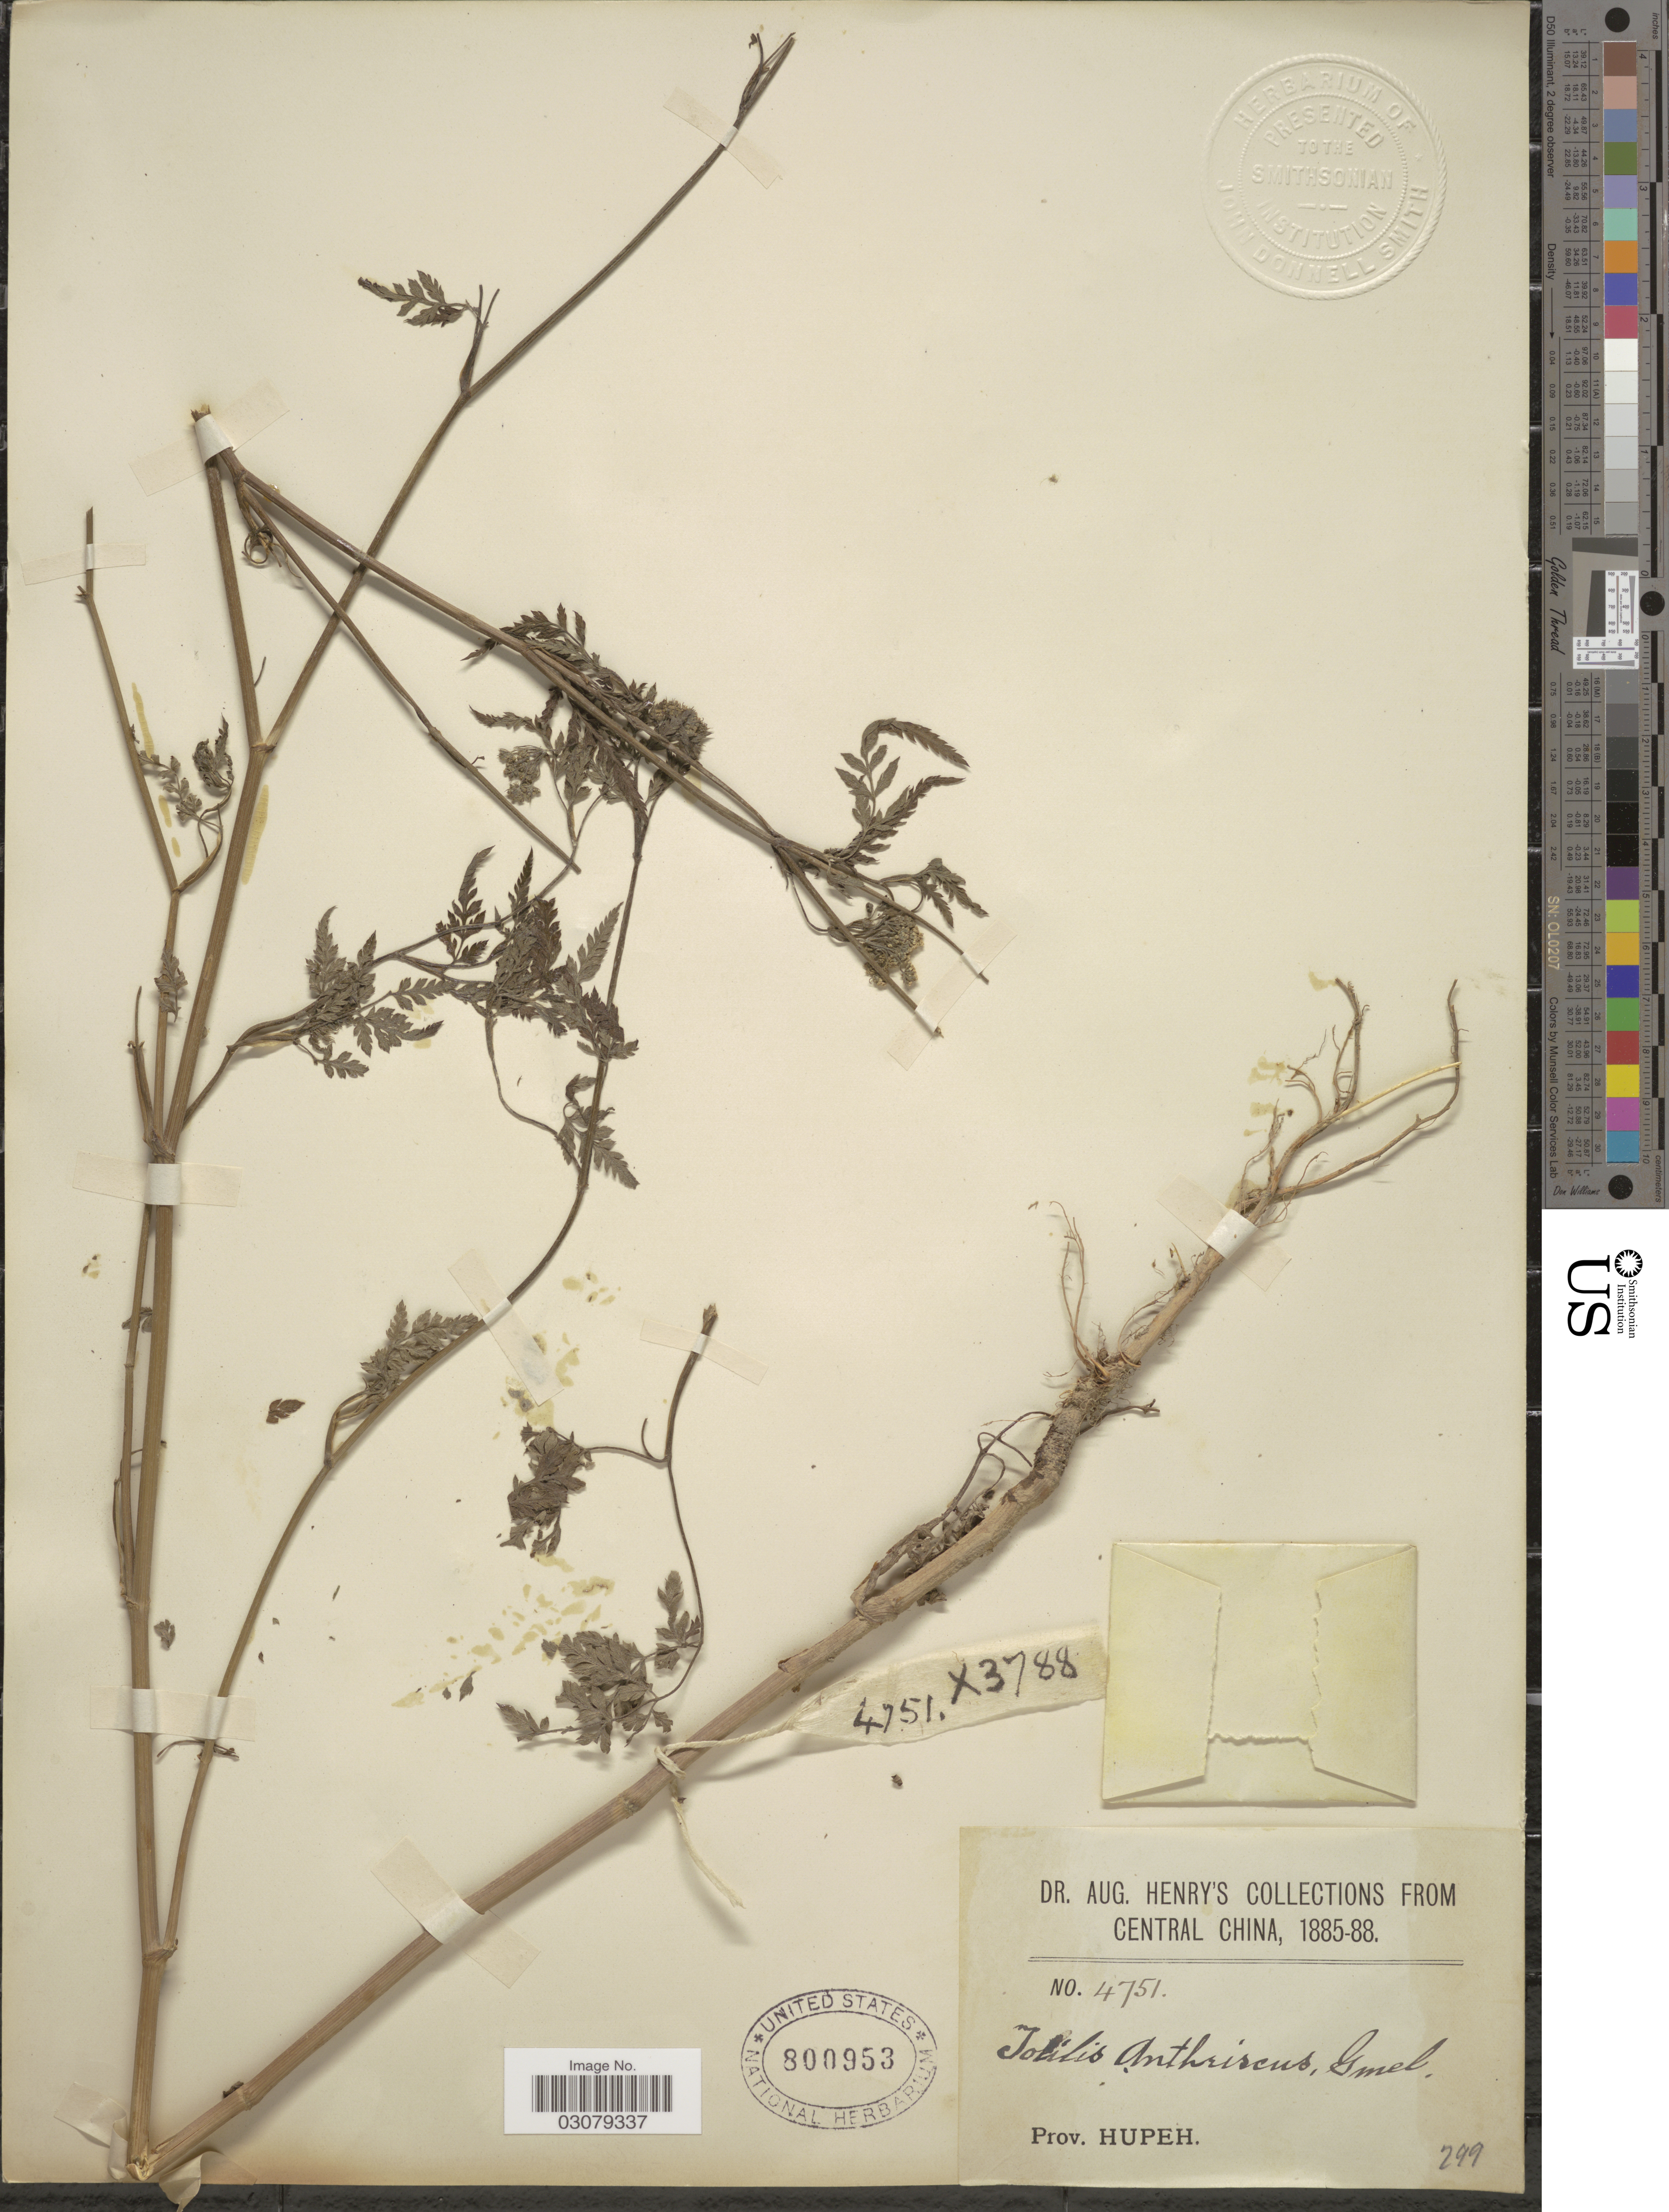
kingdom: Plantae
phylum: Tracheophyta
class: Magnoliopsida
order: Apiales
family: Apiaceae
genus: Torilis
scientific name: Torilis japonica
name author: (Houtt.) DC.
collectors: A. Henry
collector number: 4751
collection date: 1885/1888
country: China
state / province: Hubei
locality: Central China. Prov. Hupeh.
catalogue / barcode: US 800953